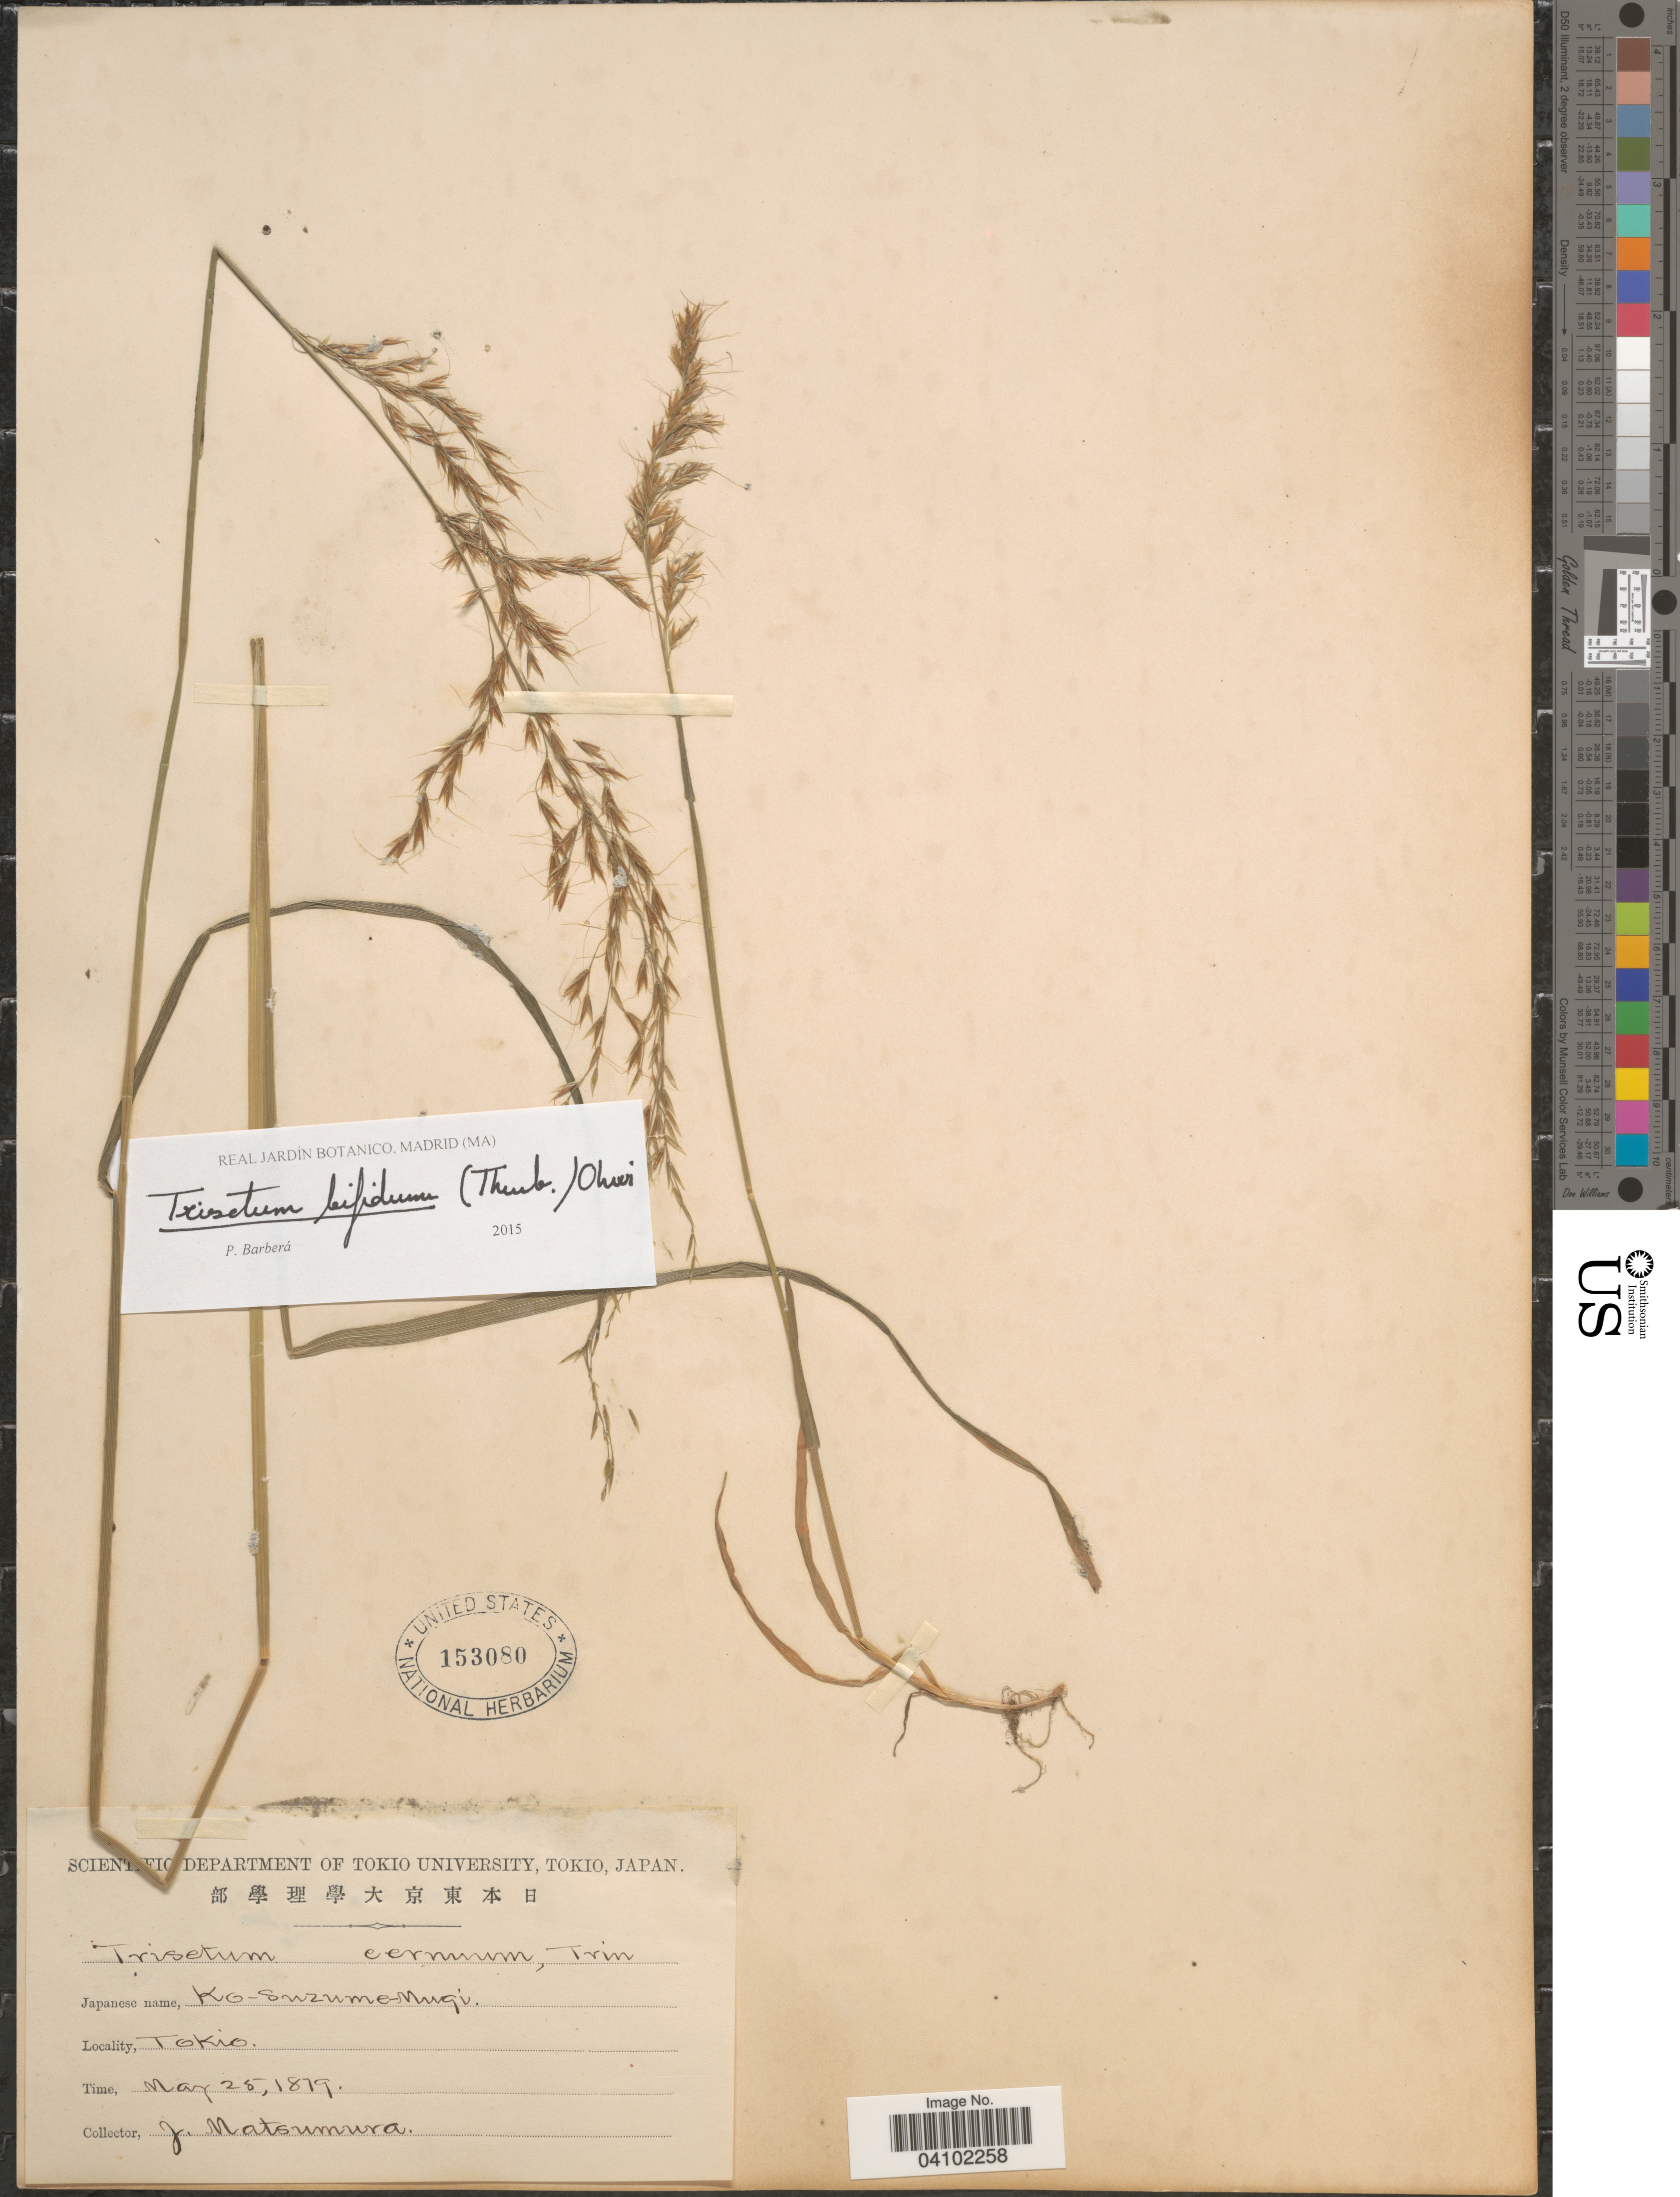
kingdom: Plantae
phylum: Tracheophyta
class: Liliopsida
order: Poales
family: Poaceae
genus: Sibirotrisetum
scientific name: Sibirotrisetum bifidum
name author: (Thunb.) Barberá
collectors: J. Matsumura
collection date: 1879-05-25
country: Japan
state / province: Tokyo, Federal City of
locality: Tokio.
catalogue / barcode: US 153080